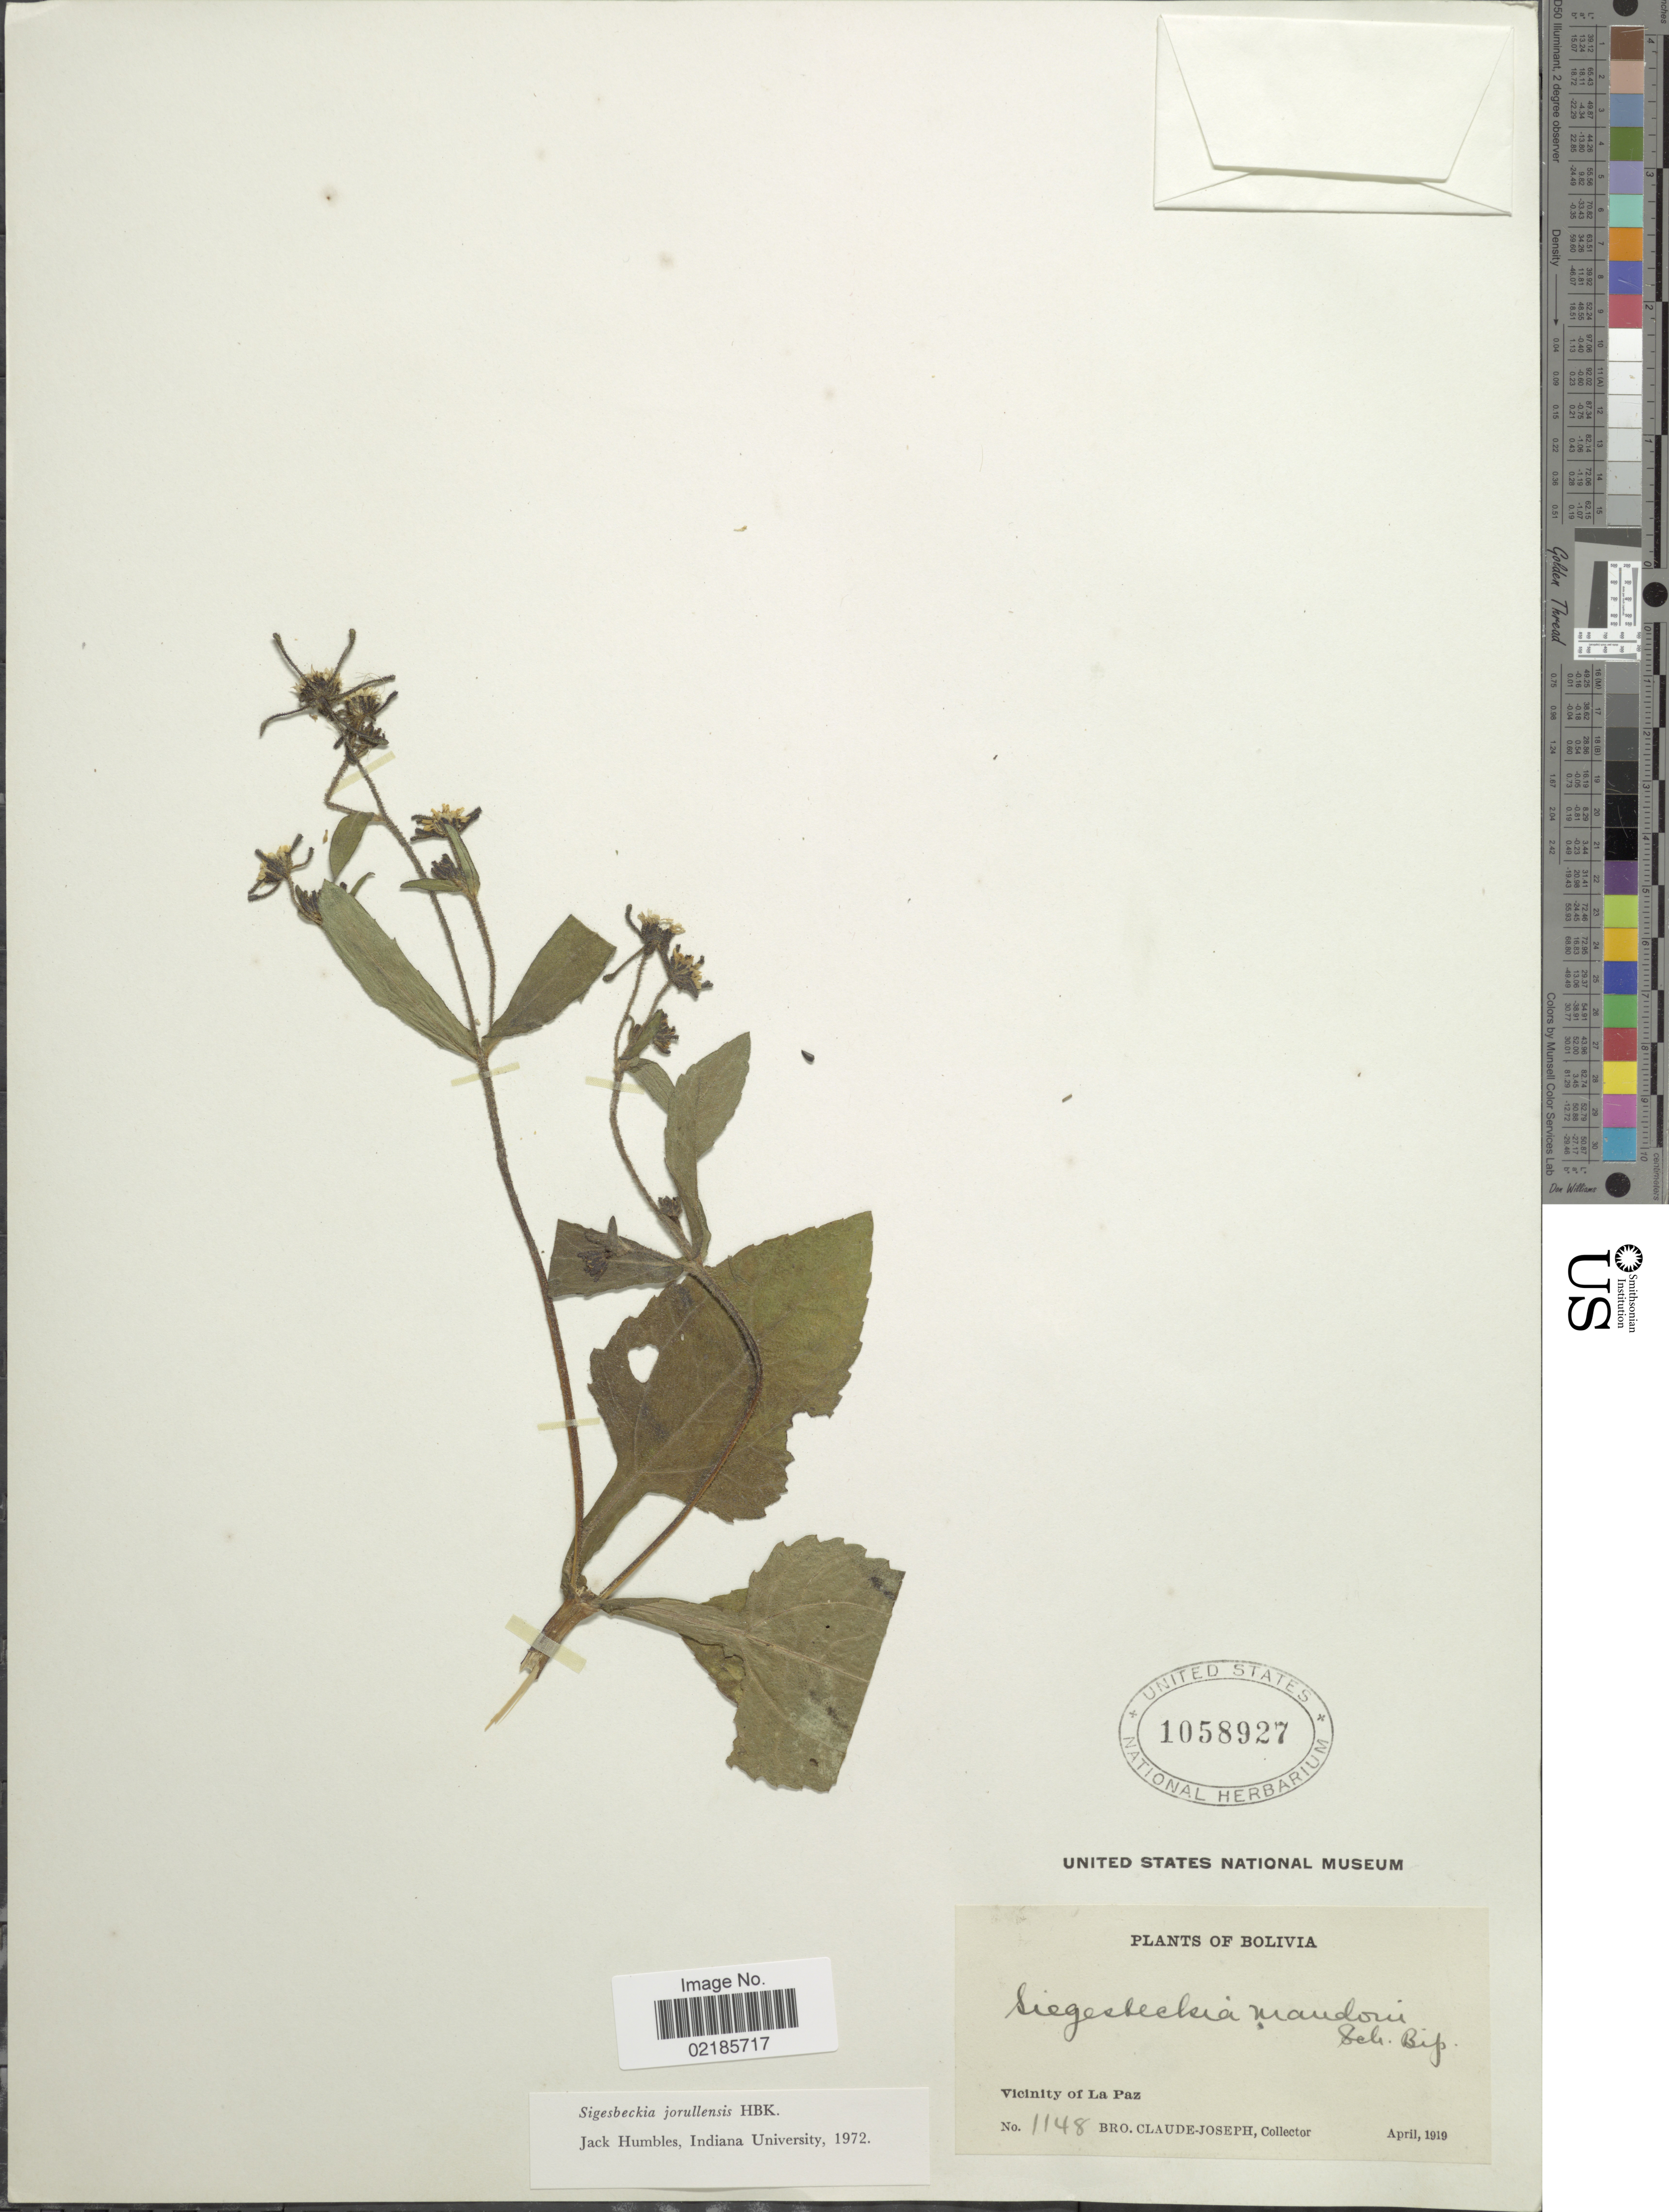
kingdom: Plantae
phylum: Tracheophyta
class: Magnoliopsida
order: Asterales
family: Asteraceae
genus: Sigesbeckia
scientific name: Sigesbeckia jorullensis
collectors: Bro. Claude-Joseph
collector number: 1148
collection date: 1919-04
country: Bolivia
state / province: La Paz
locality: Vicinity of La Paz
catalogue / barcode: US 1058927